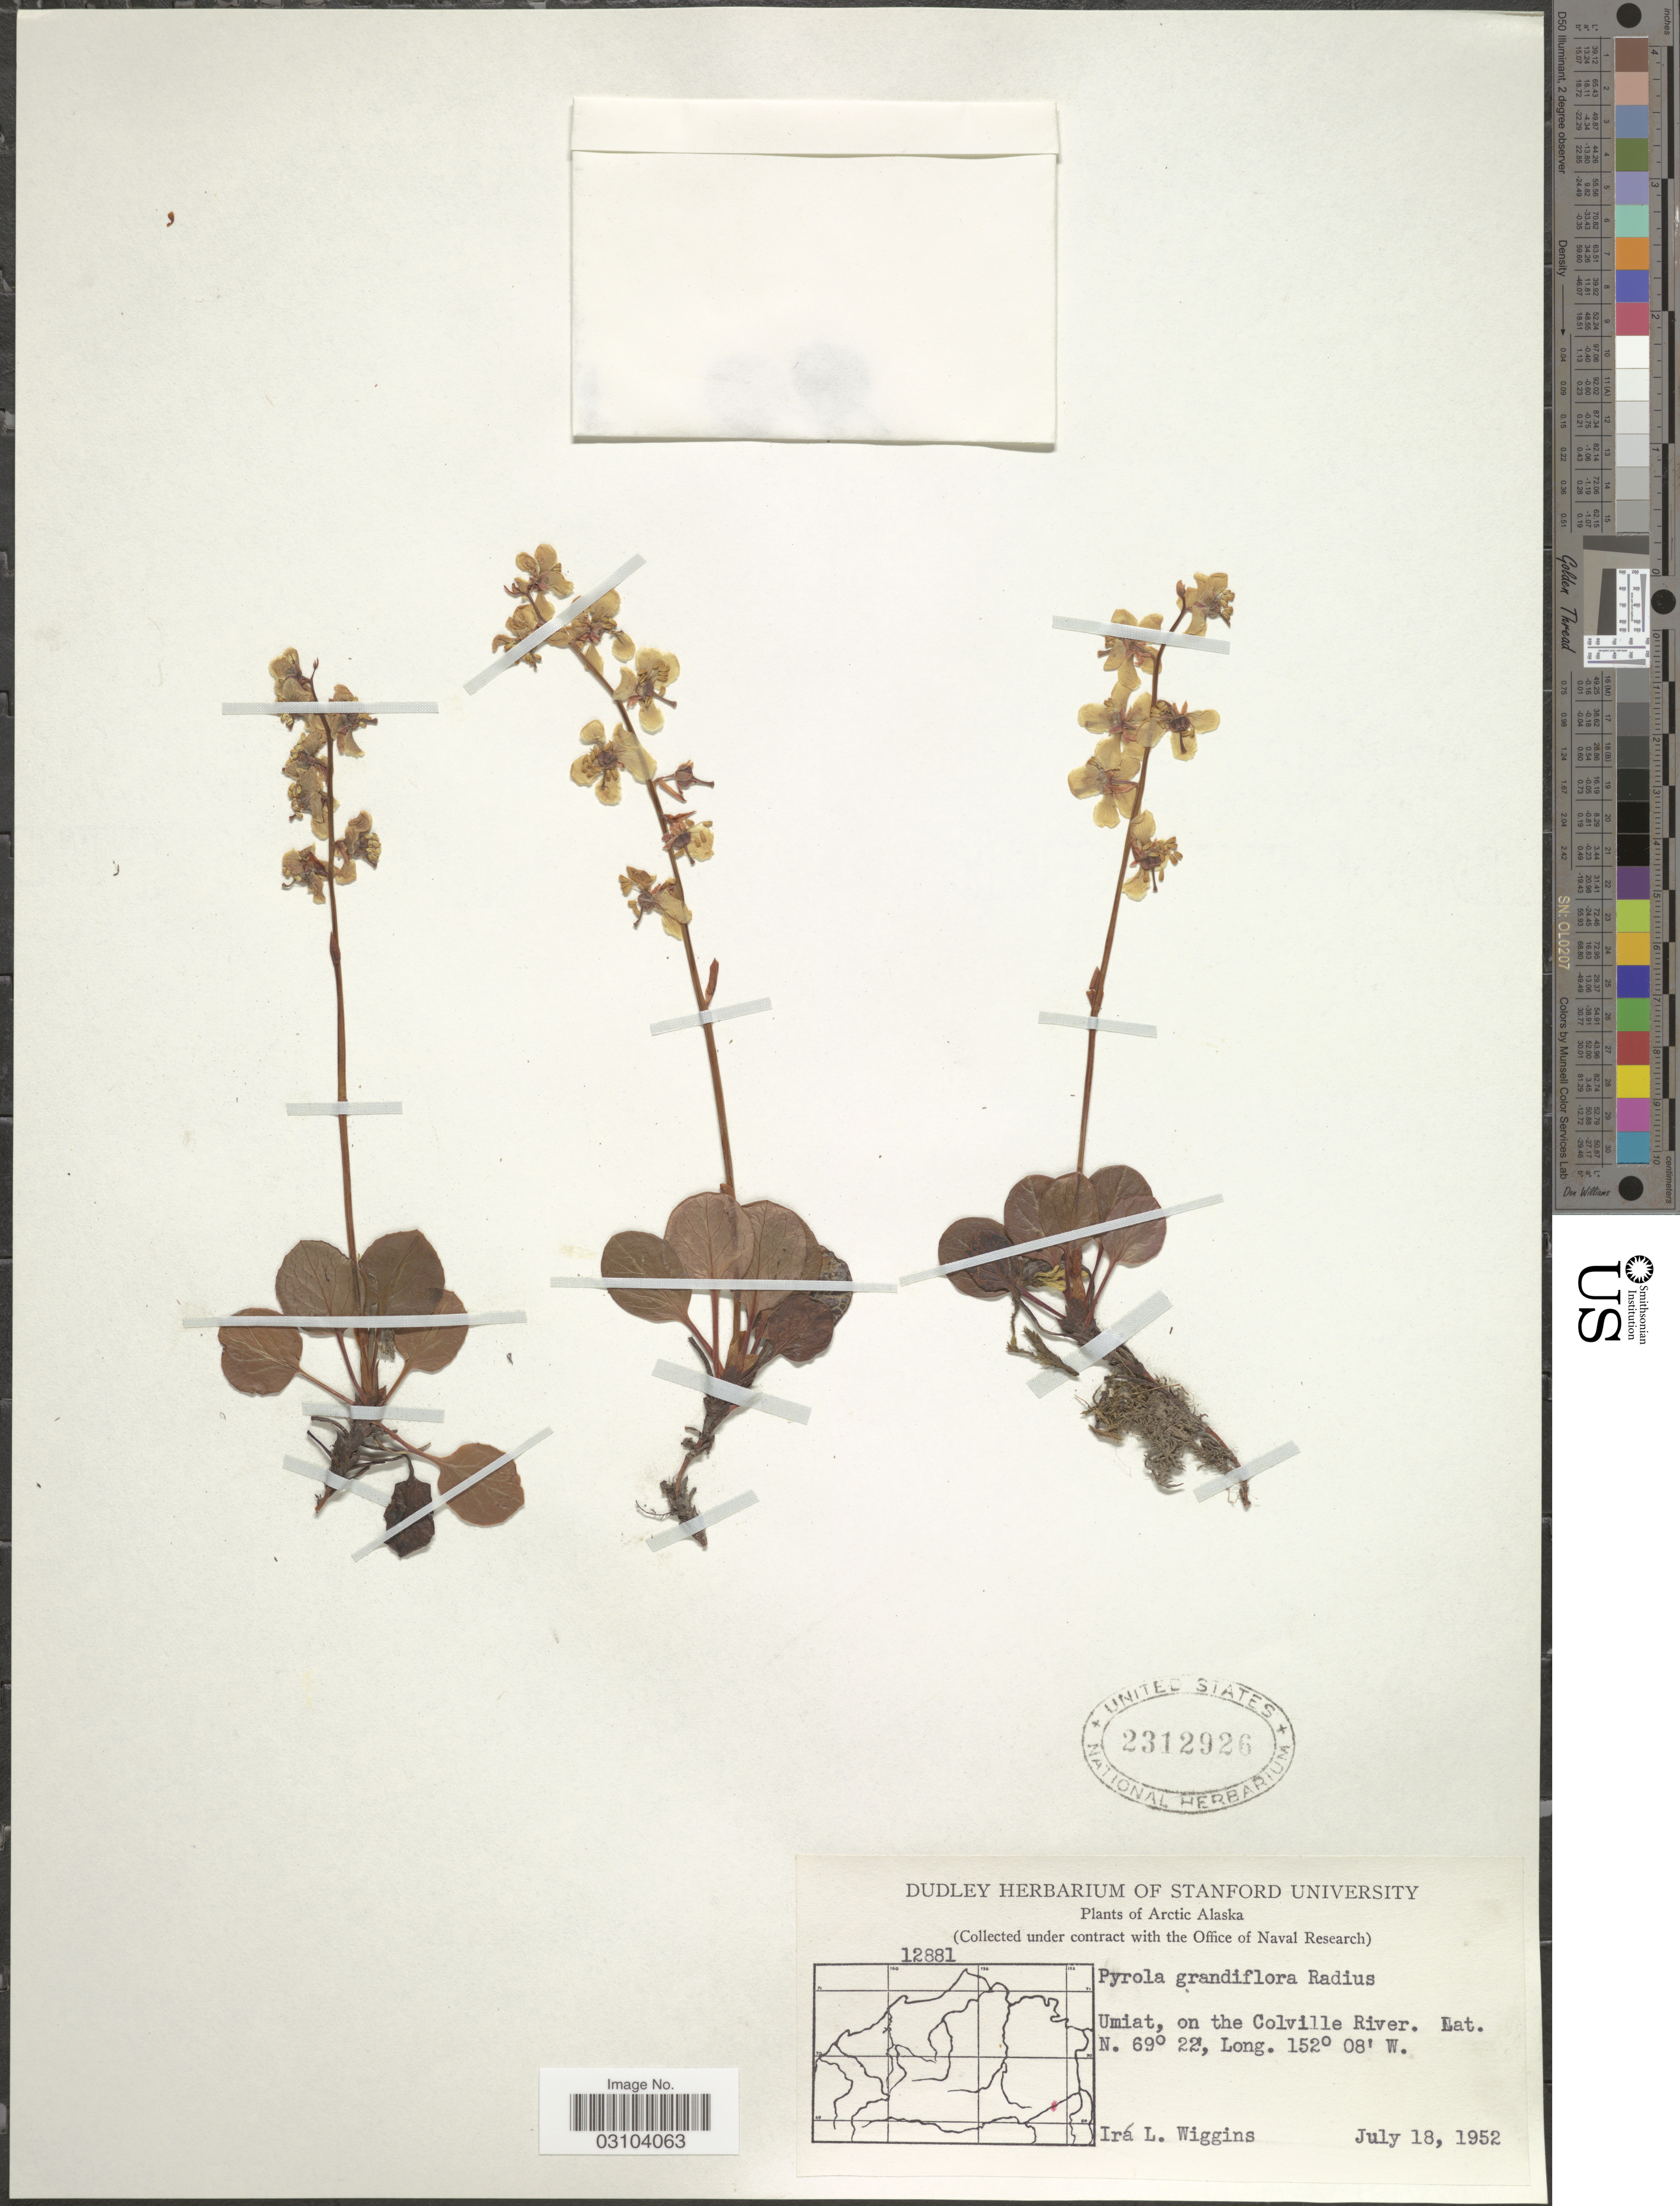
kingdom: Plantae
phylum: Tracheophyta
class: Magnoliopsida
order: Ericales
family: Ericaceae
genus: Pyrola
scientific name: Pyrola grandiflora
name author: Radius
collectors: I. L. Wiggins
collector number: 12881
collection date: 1952-07-18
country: United States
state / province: Alaska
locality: Arctic Alaska. Umiat, on the Colville River.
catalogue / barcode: US 2312926